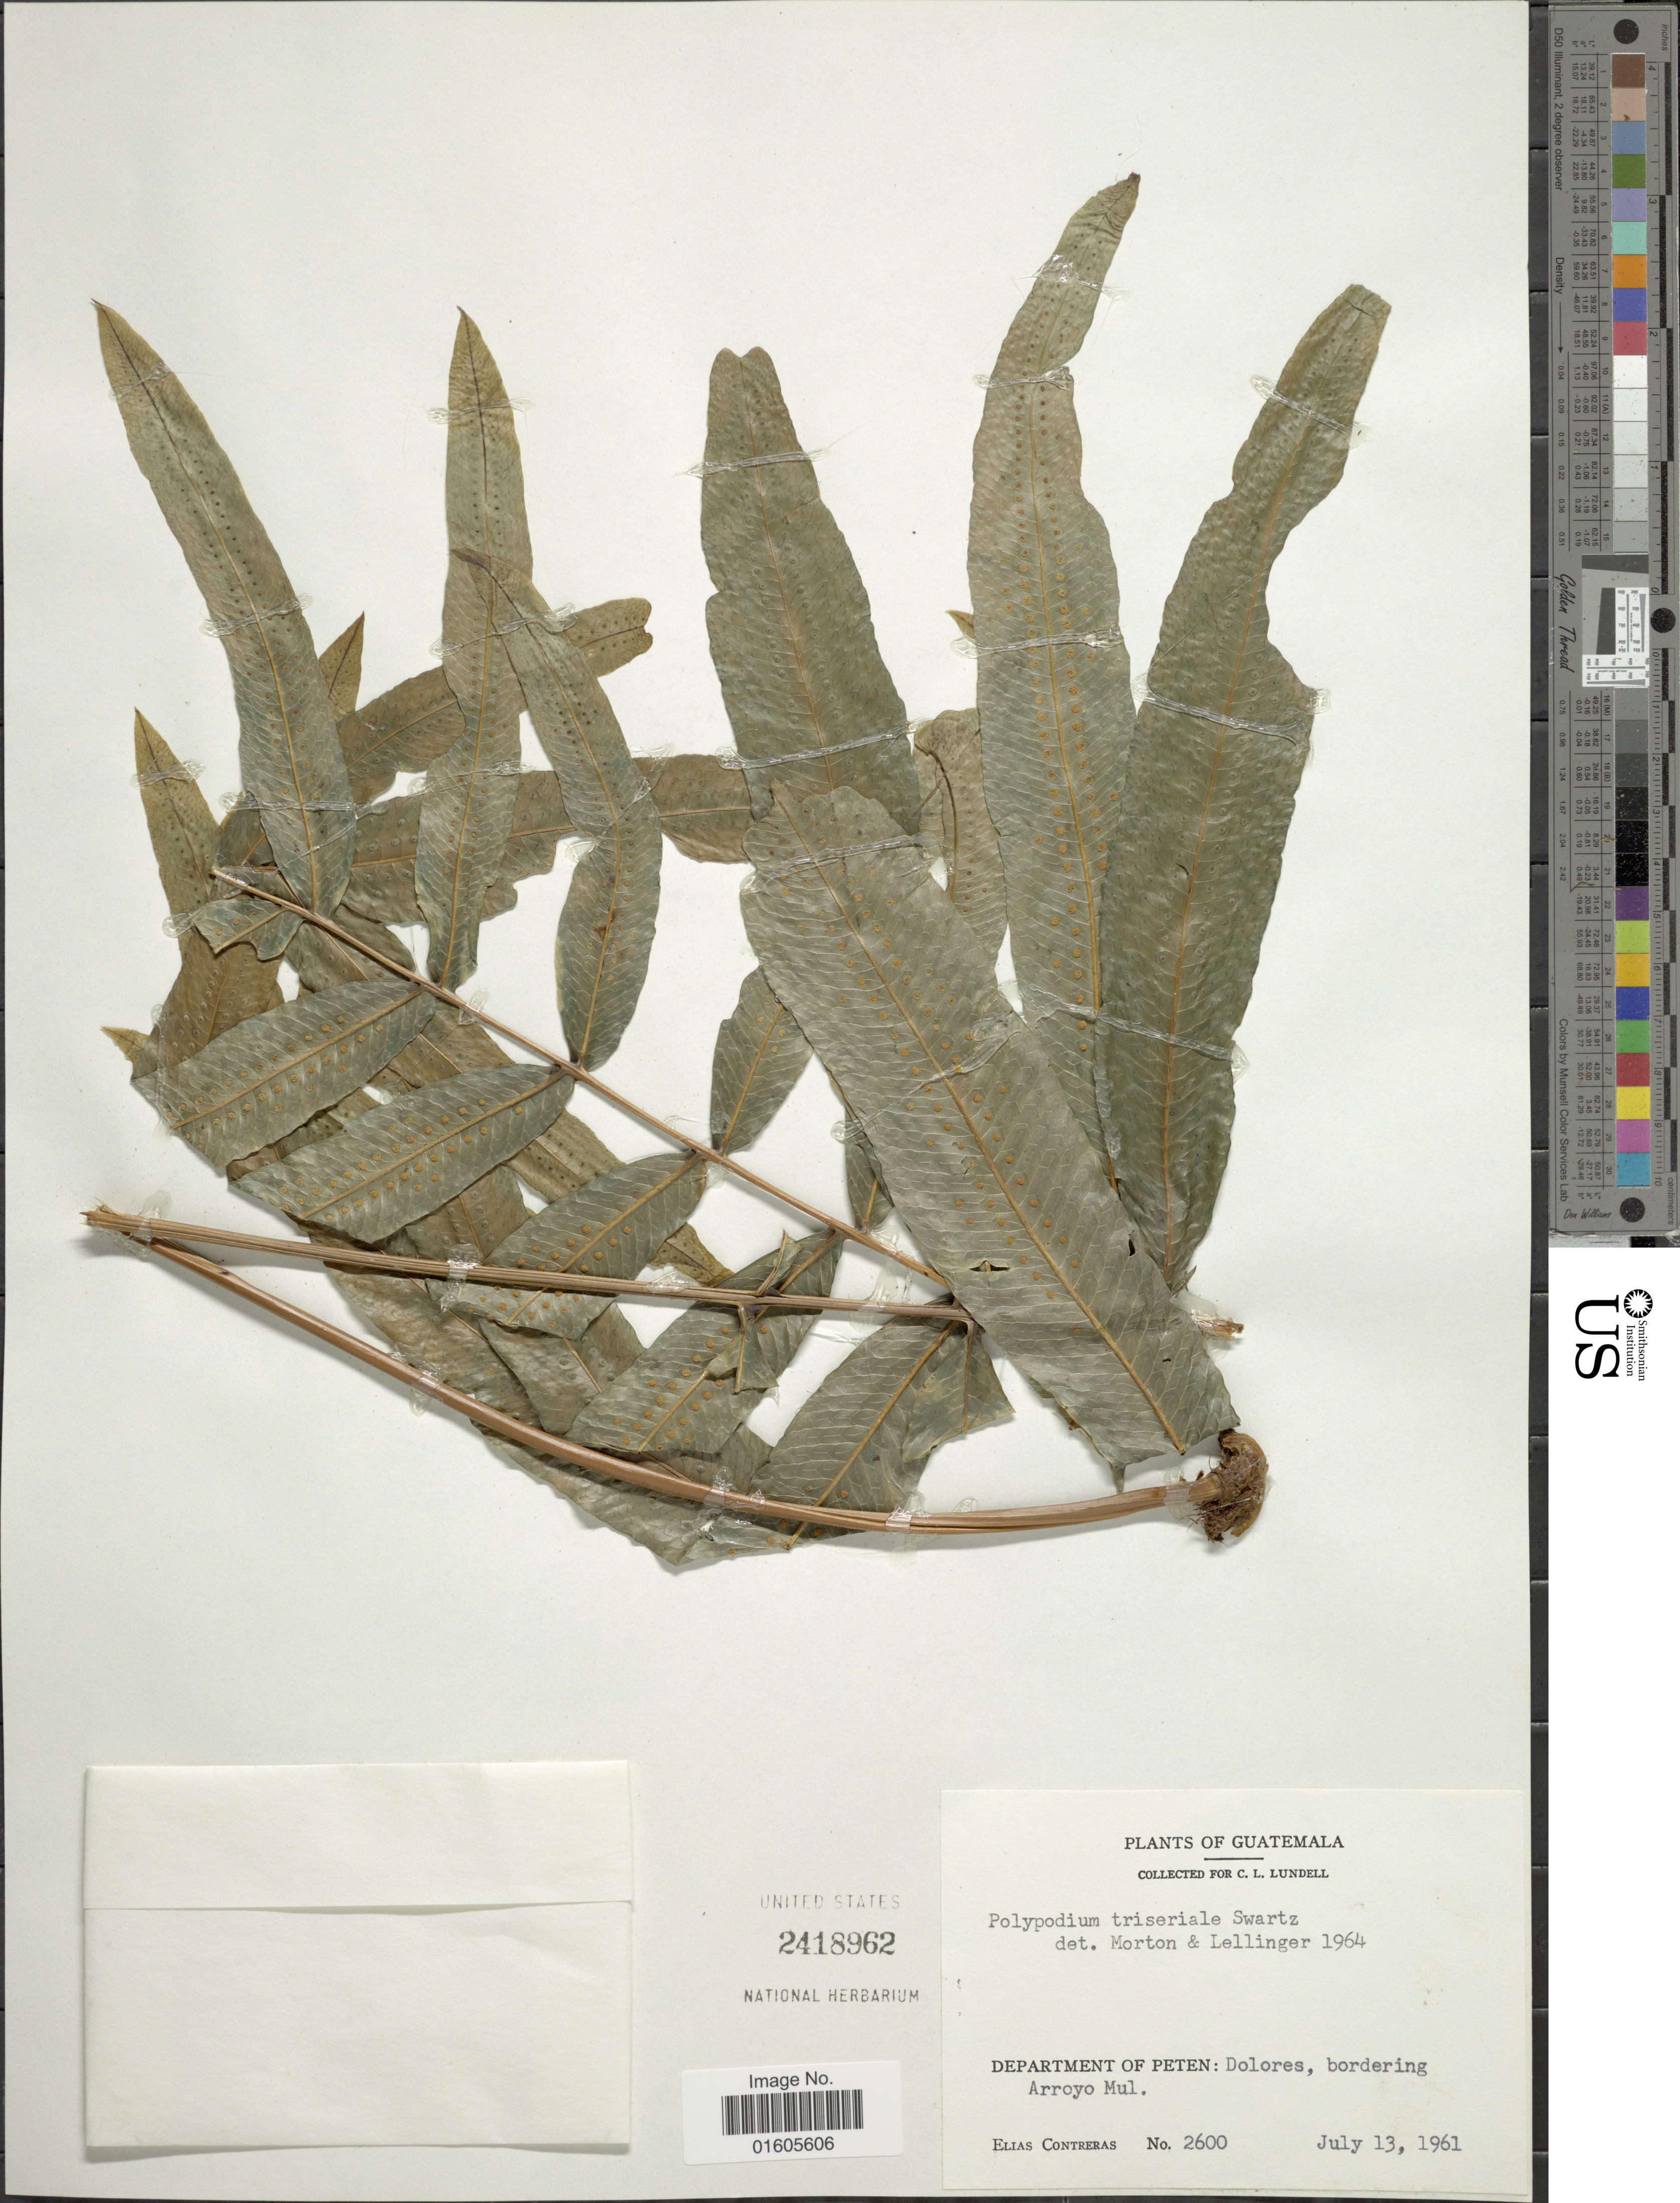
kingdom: Plantae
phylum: Tracheophyta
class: Polypodiopsida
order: Polypodiales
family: Polypodiaceae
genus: Serpocaulon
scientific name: Serpocaulon triseriale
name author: (Sw.) A.R. Sm.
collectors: E. Contreras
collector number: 2600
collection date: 1961-07-13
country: Guatemala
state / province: El Petén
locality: Department of Peten: Dolores, bordering Arroyo Mul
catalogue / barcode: US 2418962